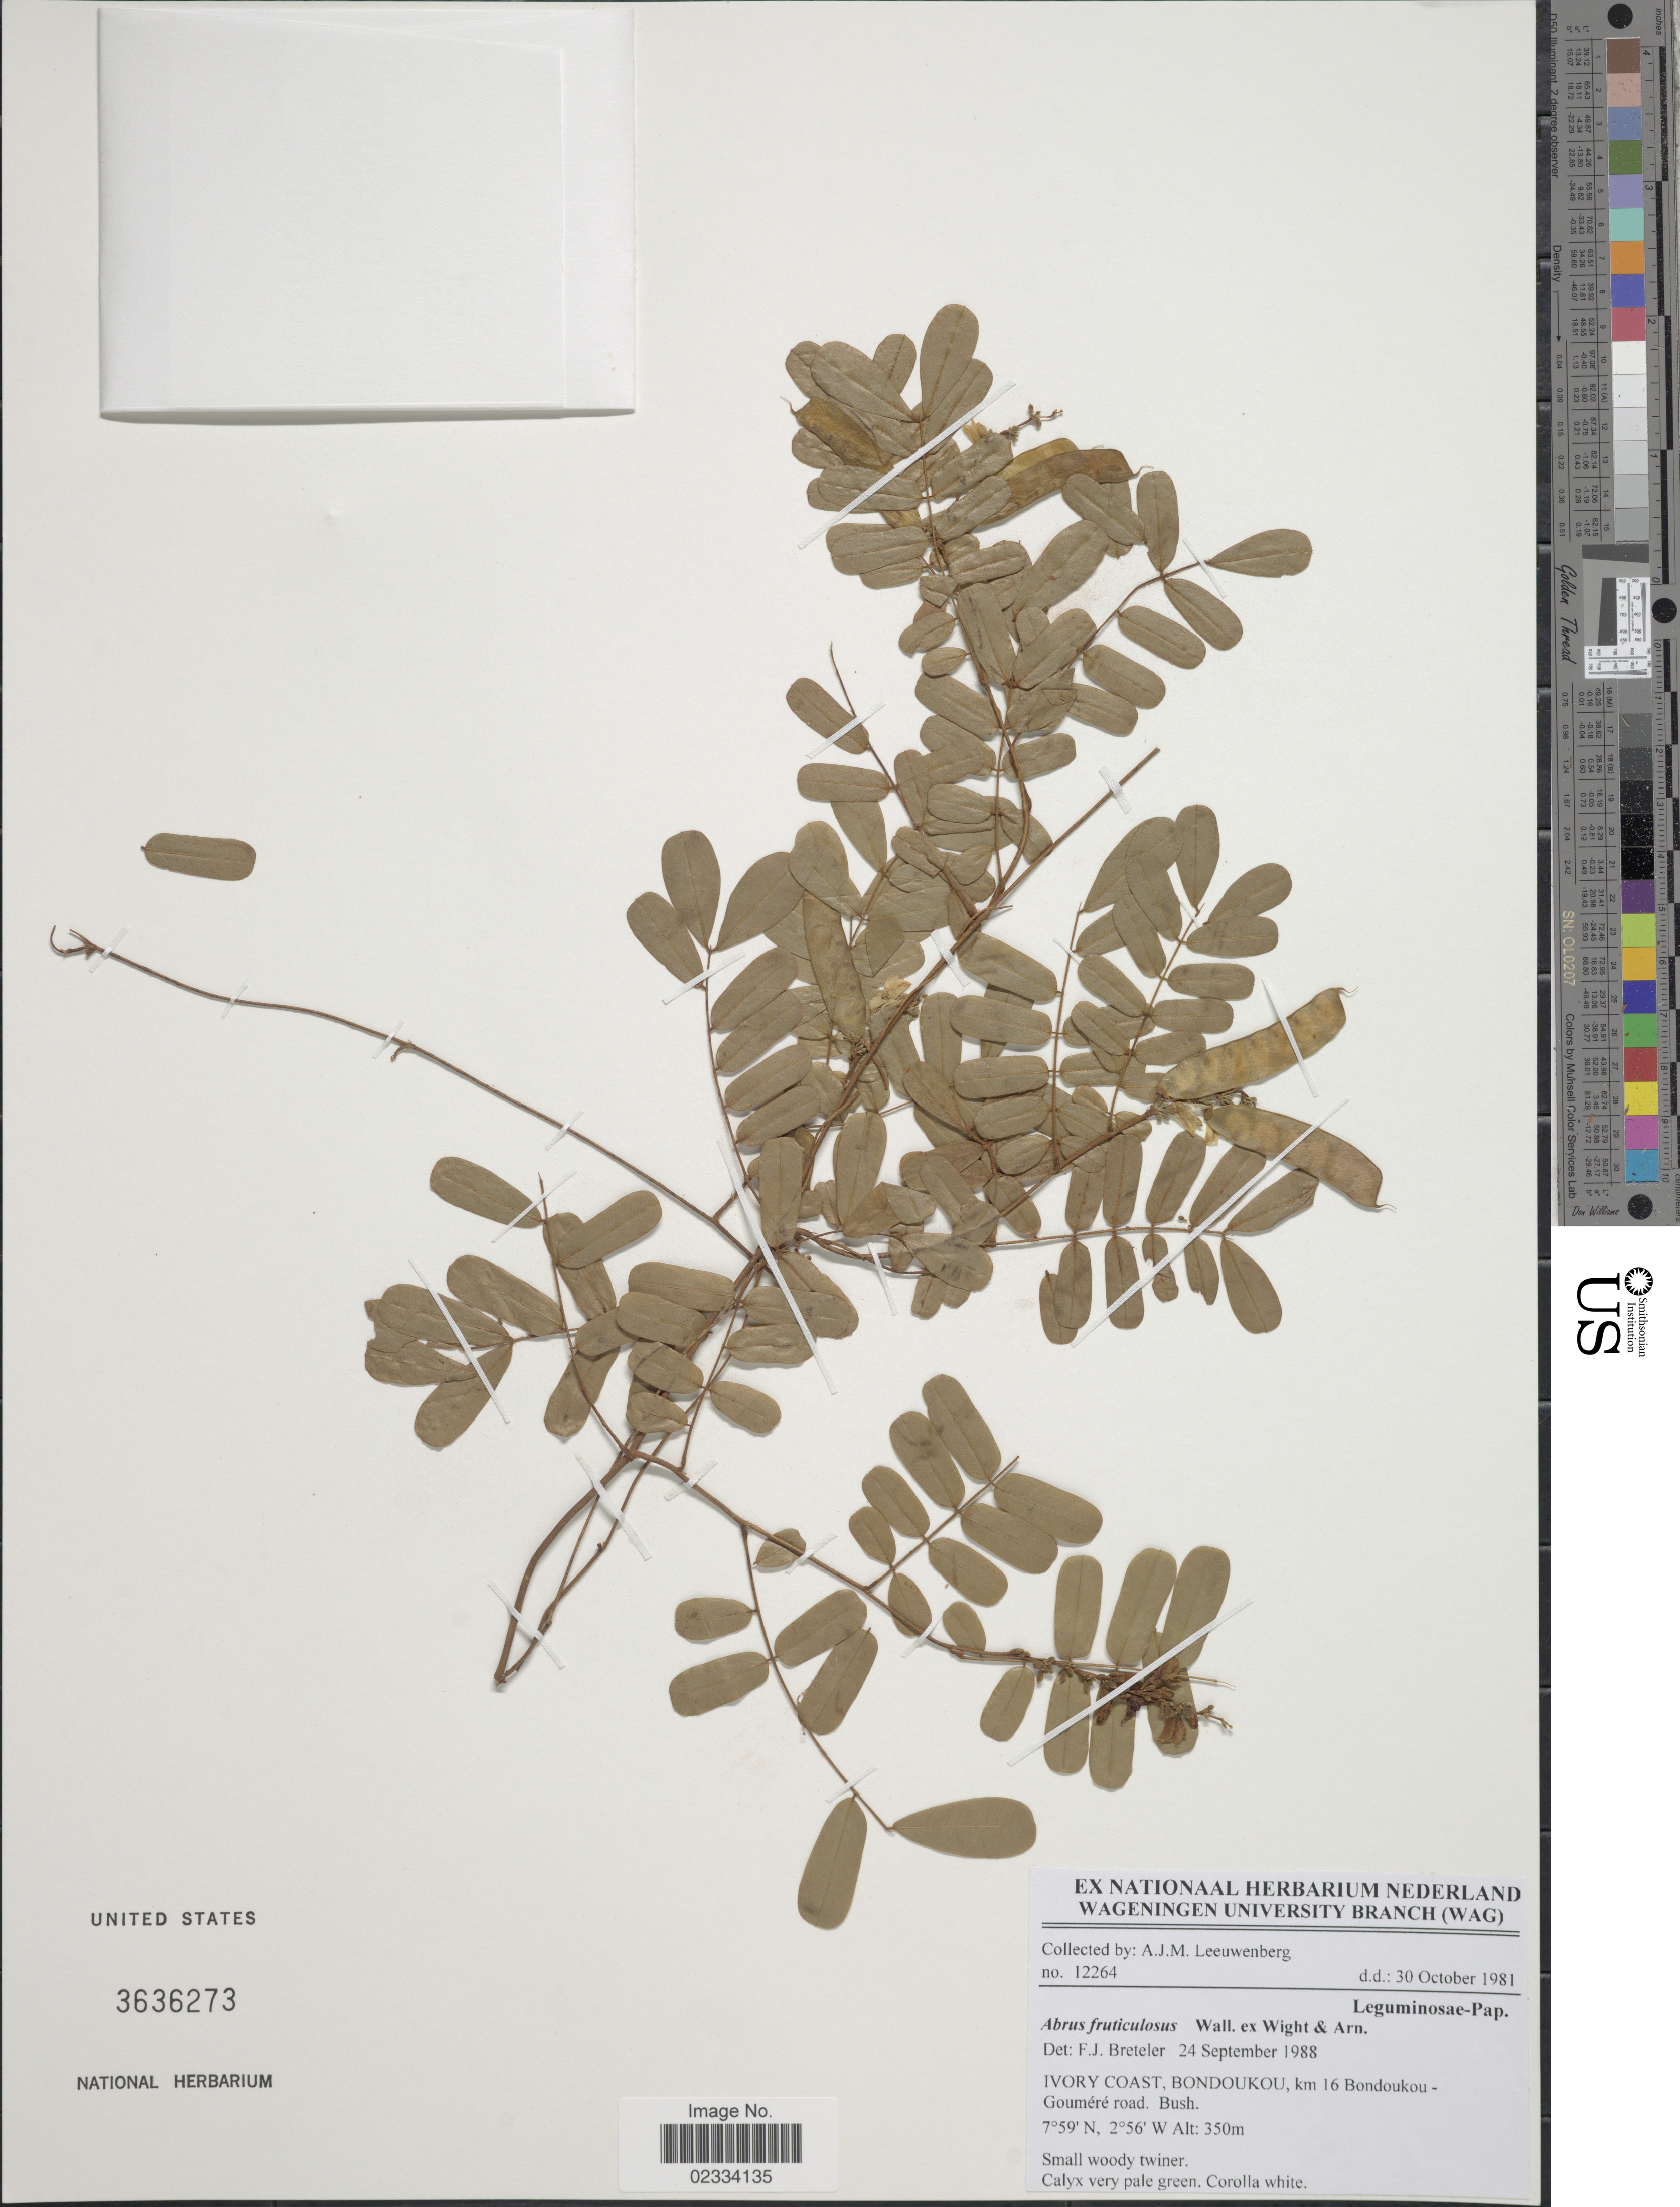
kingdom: Plantae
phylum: Tracheophyta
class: Magnoliopsida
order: Fabales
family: Fabaceae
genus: Abrus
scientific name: Abrus fruticulosus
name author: Wall. ex Wight & Arn.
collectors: A. J. M. Leeuwenberg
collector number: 12264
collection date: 1981-10-30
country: Ivory Coast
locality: Bondoukou, km 16 Bondoukou - Gouméré road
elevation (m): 350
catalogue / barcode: US 3636273